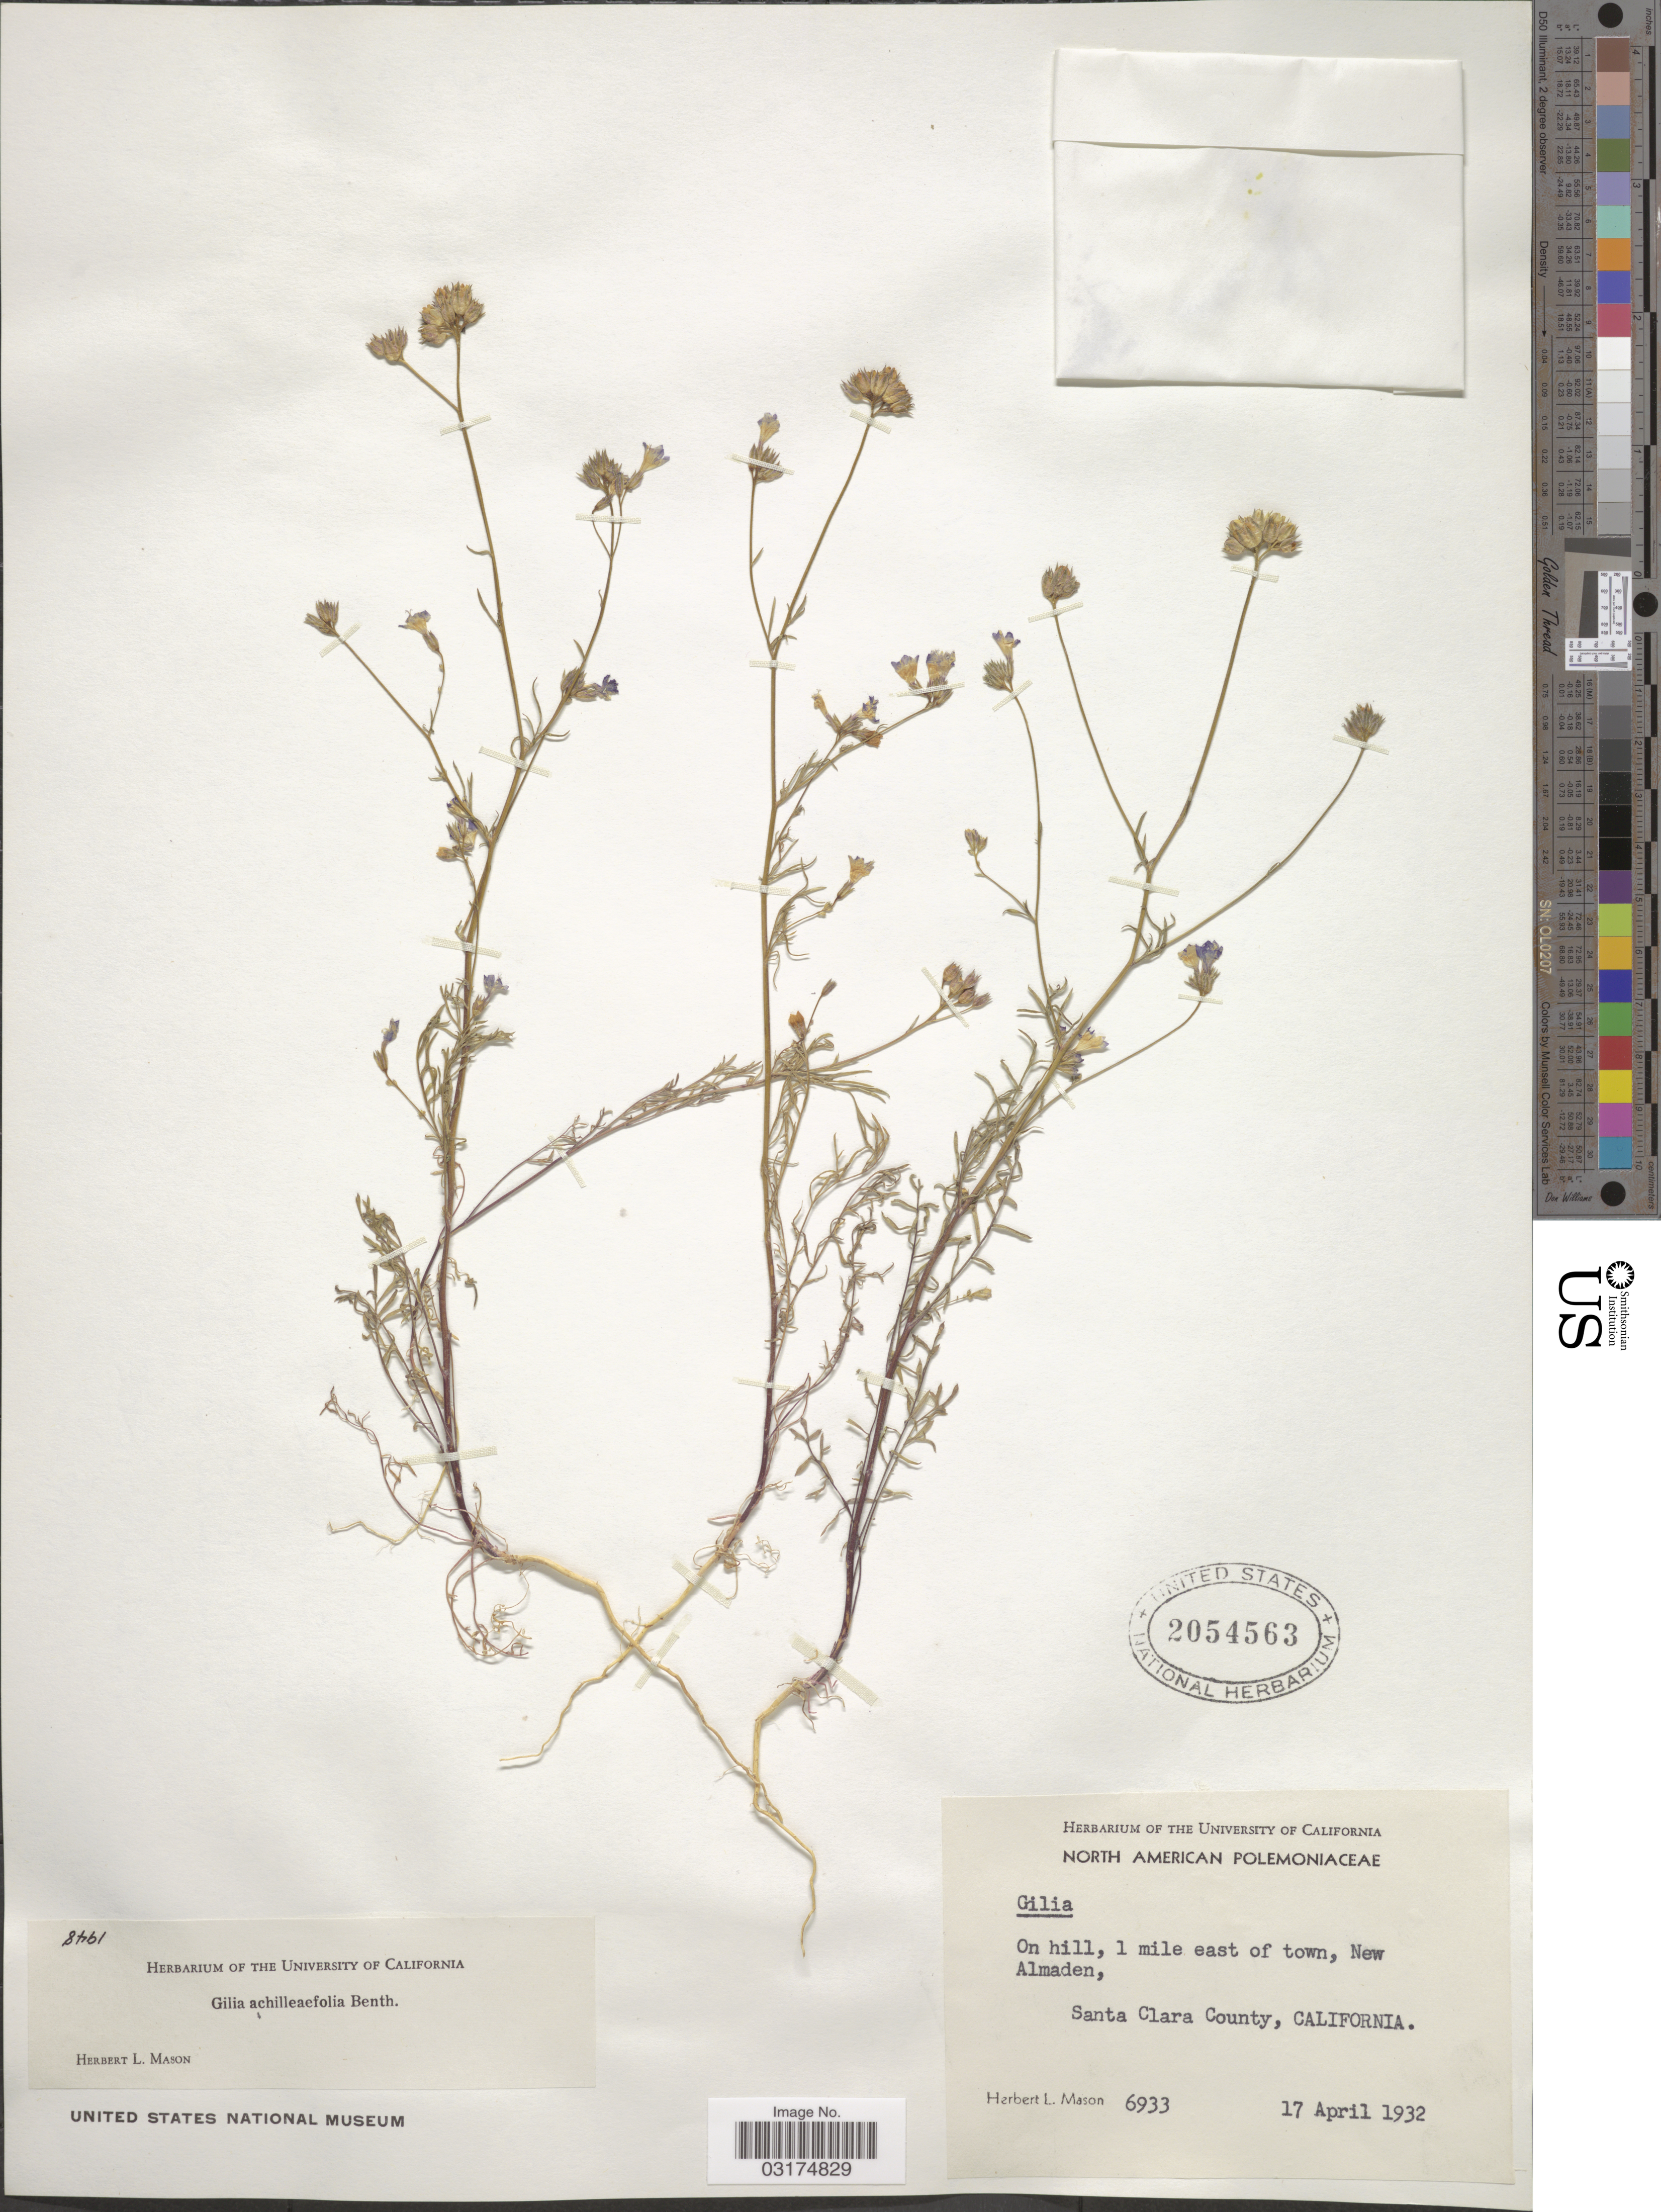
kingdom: Plantae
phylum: Tracheophyta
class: Magnoliopsida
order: Ericales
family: Polemoniaceae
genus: Gilia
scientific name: Gilia achilleifolia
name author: Benth.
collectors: H. L. Mason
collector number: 6933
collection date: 1932-04-17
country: United States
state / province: California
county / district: Santa Clara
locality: On hill, 1 mile east of town, New Almaden, Santa Clara County.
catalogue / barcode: US 2054563